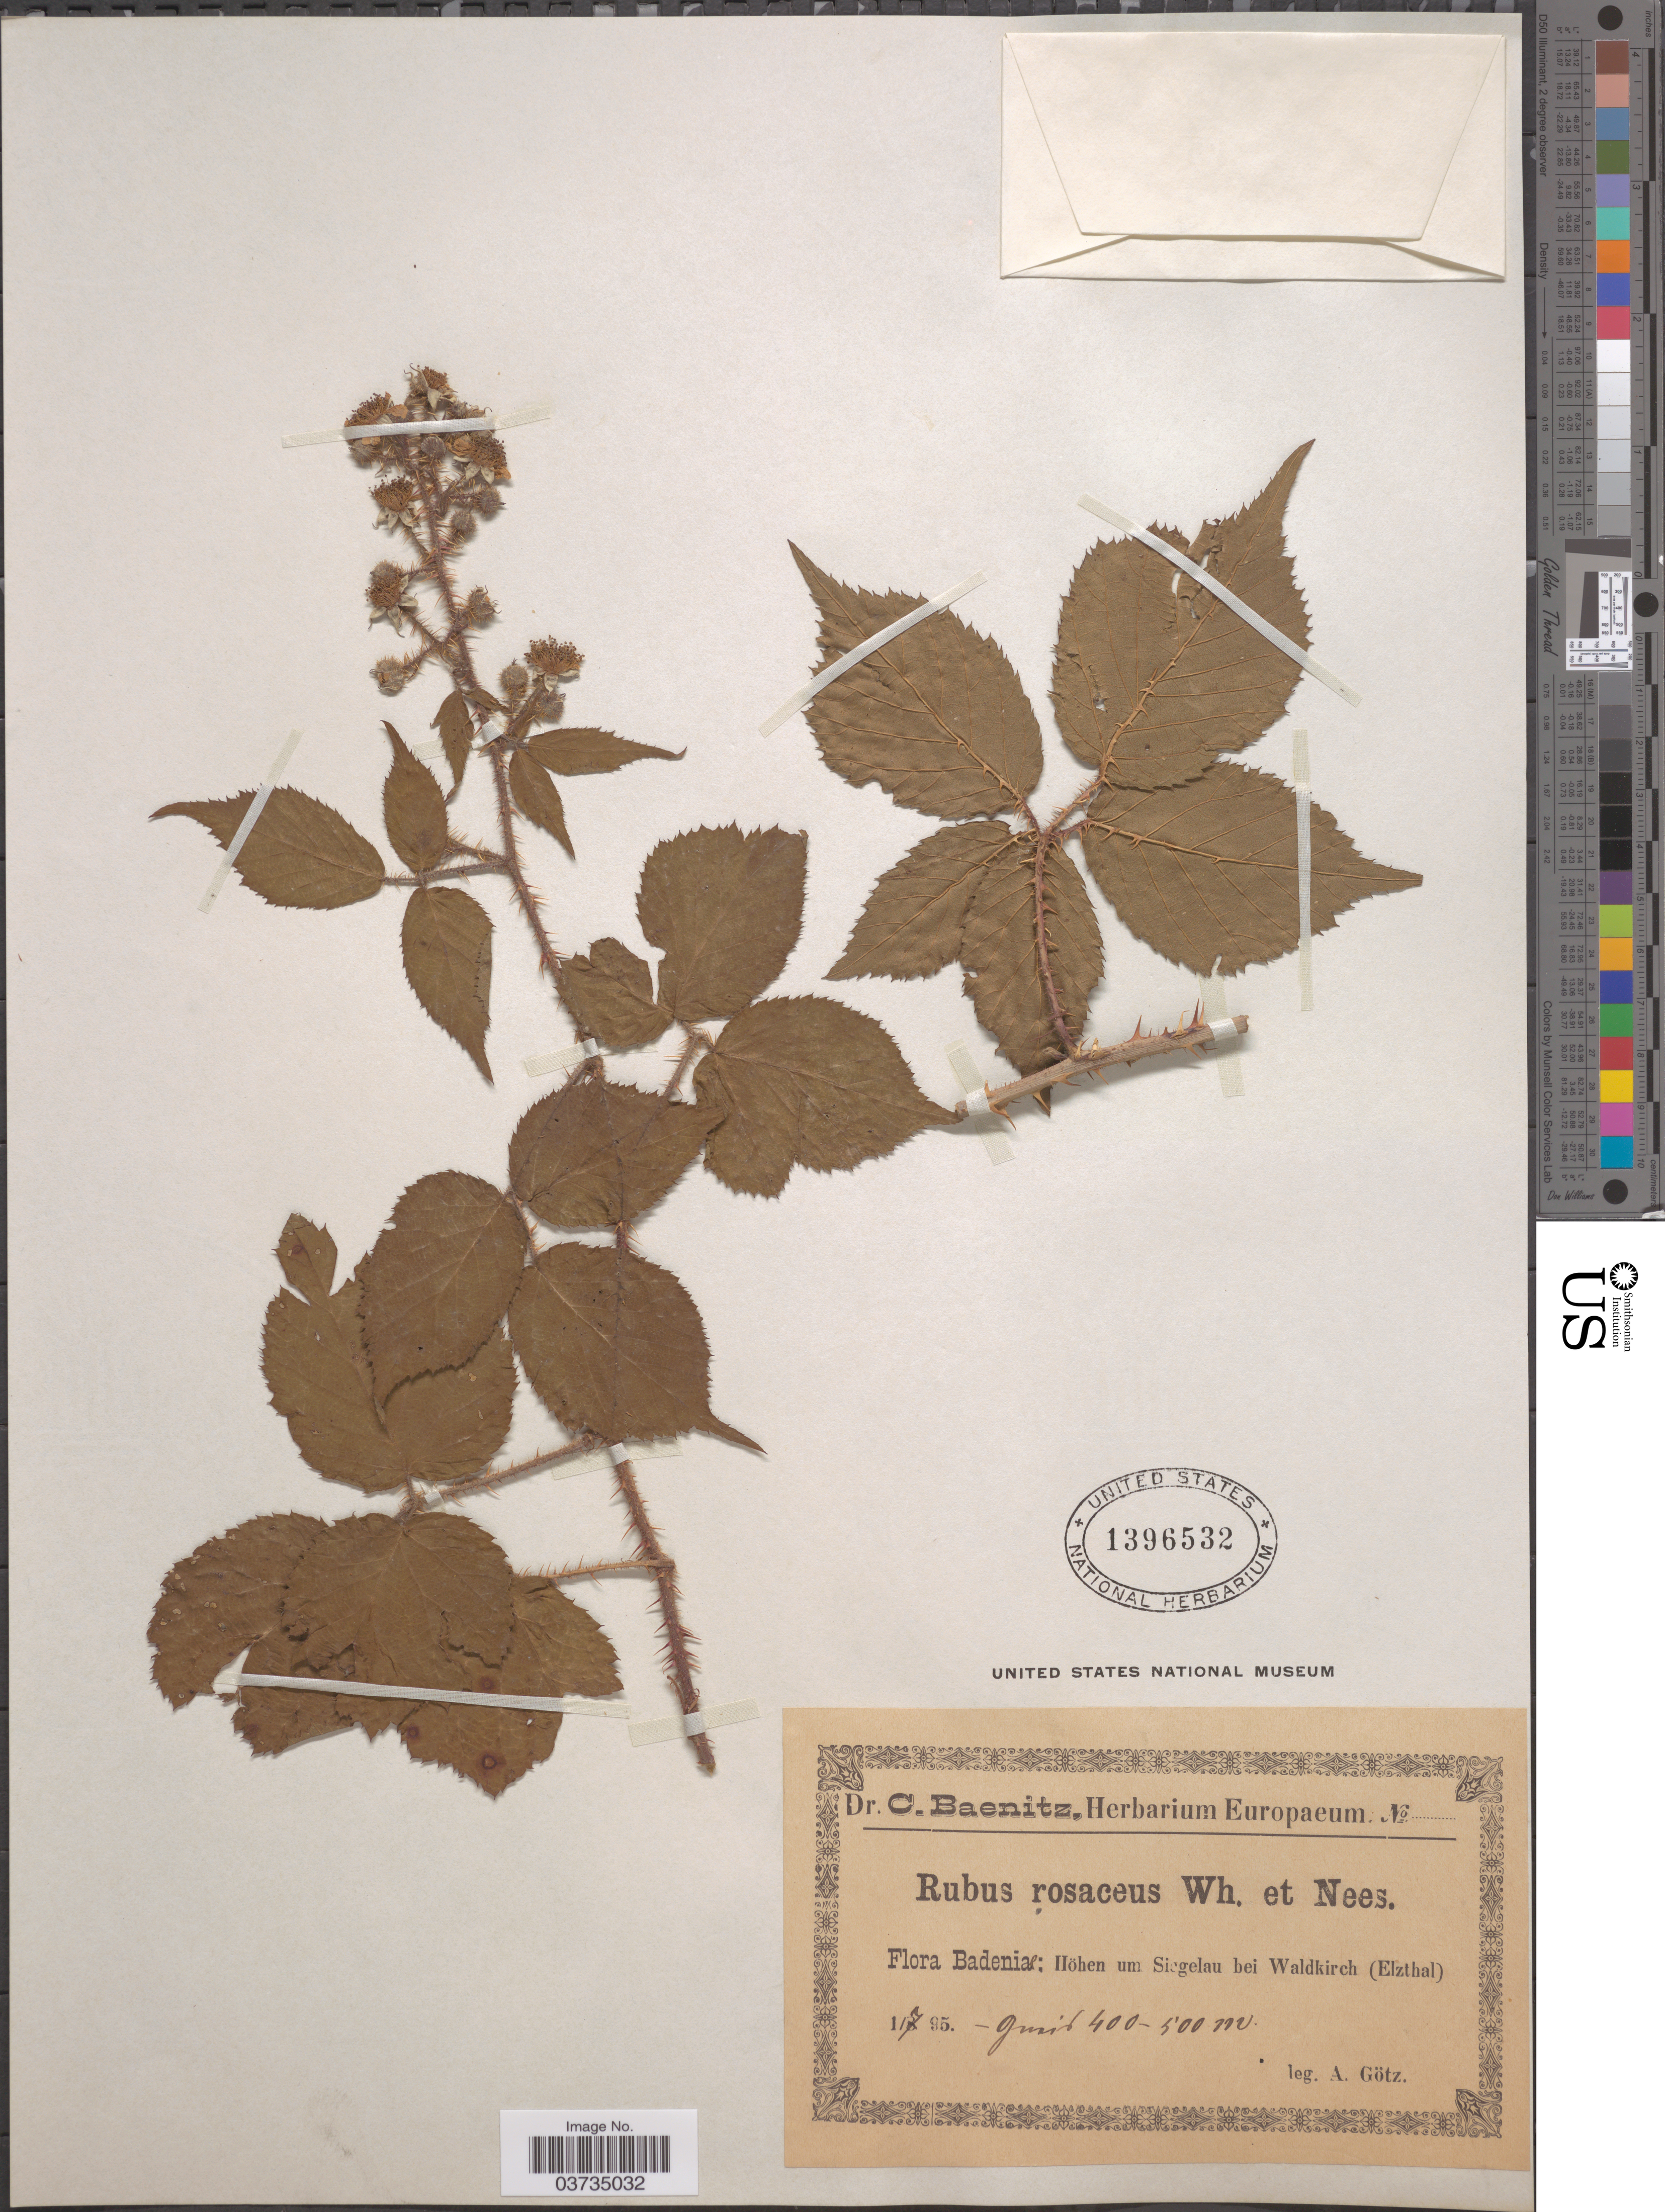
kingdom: Plantae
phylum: Tracheophyta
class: Magnoliopsida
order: Rosales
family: Rosaceae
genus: Rubus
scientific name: Rubus rosaceus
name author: Weihe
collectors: A. Götz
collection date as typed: Transcribed d/m/y: 1/7/95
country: Germany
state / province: Baden-Württemberg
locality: Badeniae: Höhen um Siegelau bei Waldkirch (Elzthal).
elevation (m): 400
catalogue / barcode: US 1396532